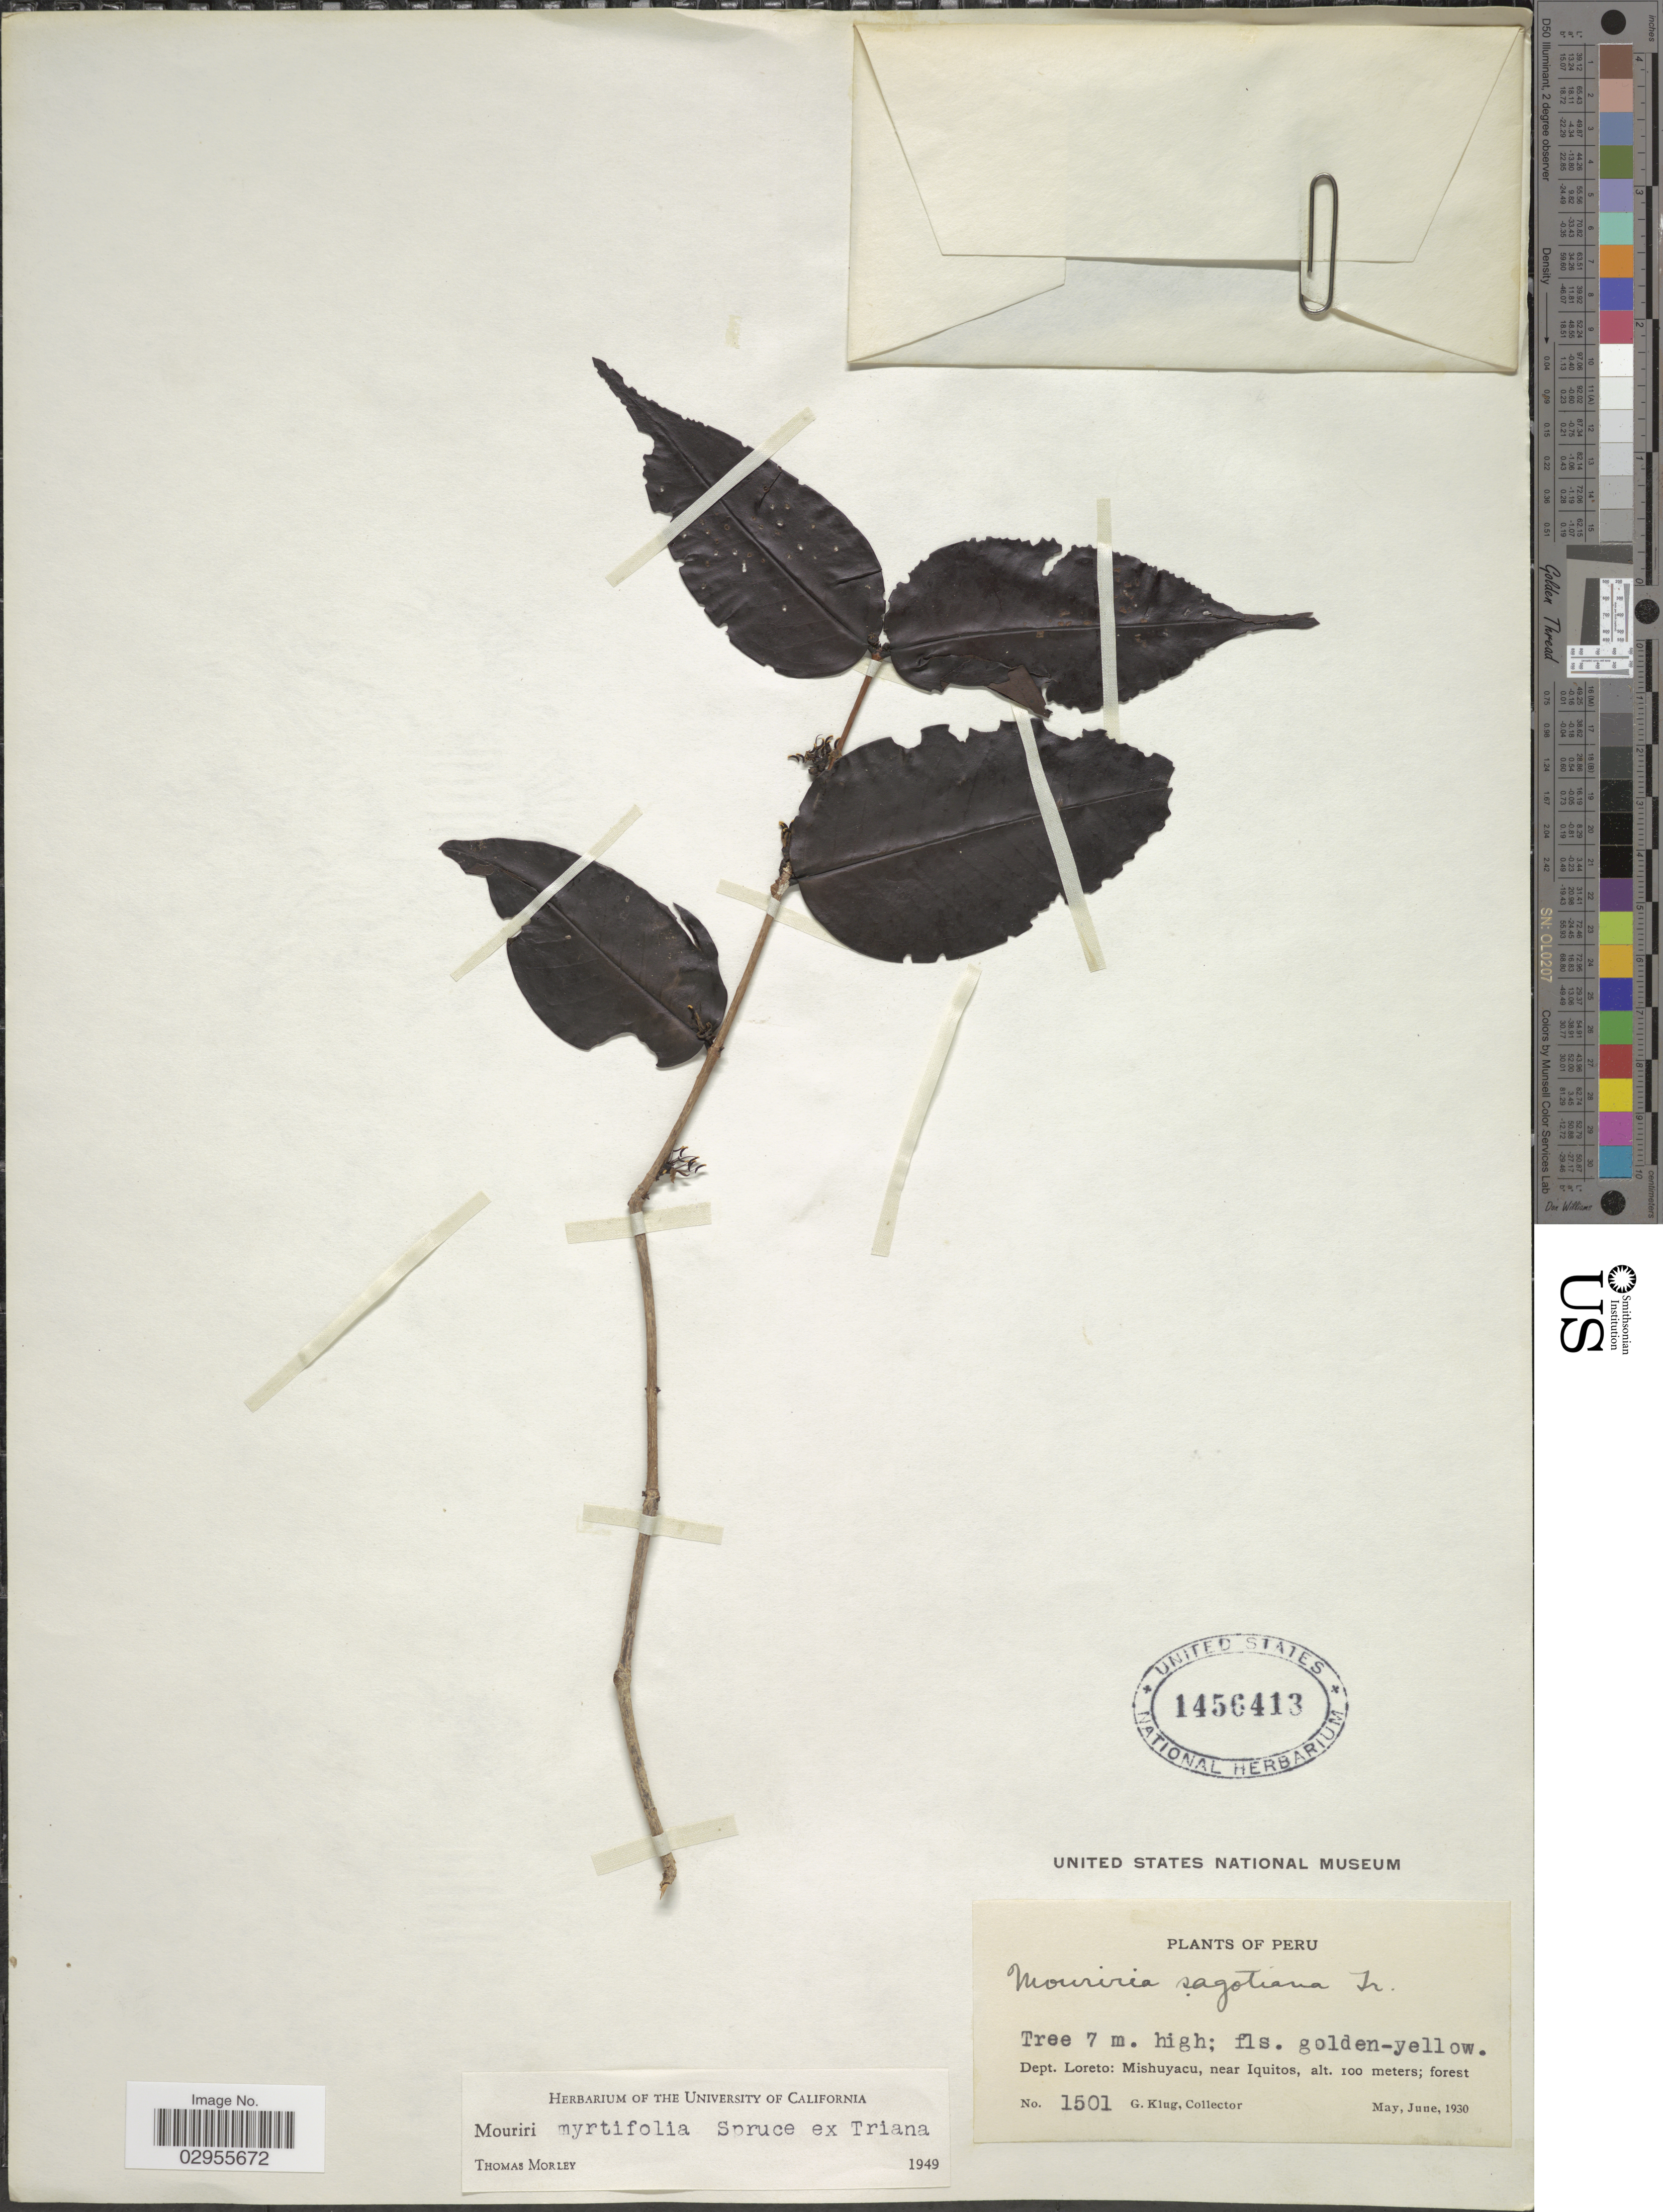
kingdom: Plantae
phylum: Tracheophyta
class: Magnoliopsida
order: Myrtales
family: Melastomataceae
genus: Mouriri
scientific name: Mouriri myrtifolia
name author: Spruce ex Triana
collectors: G. King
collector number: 1501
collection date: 1930-05/1930-06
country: Peru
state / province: Loreto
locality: Dept. Loreto: Mishuyacu, near Iquitos.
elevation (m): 100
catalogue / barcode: US 1456413